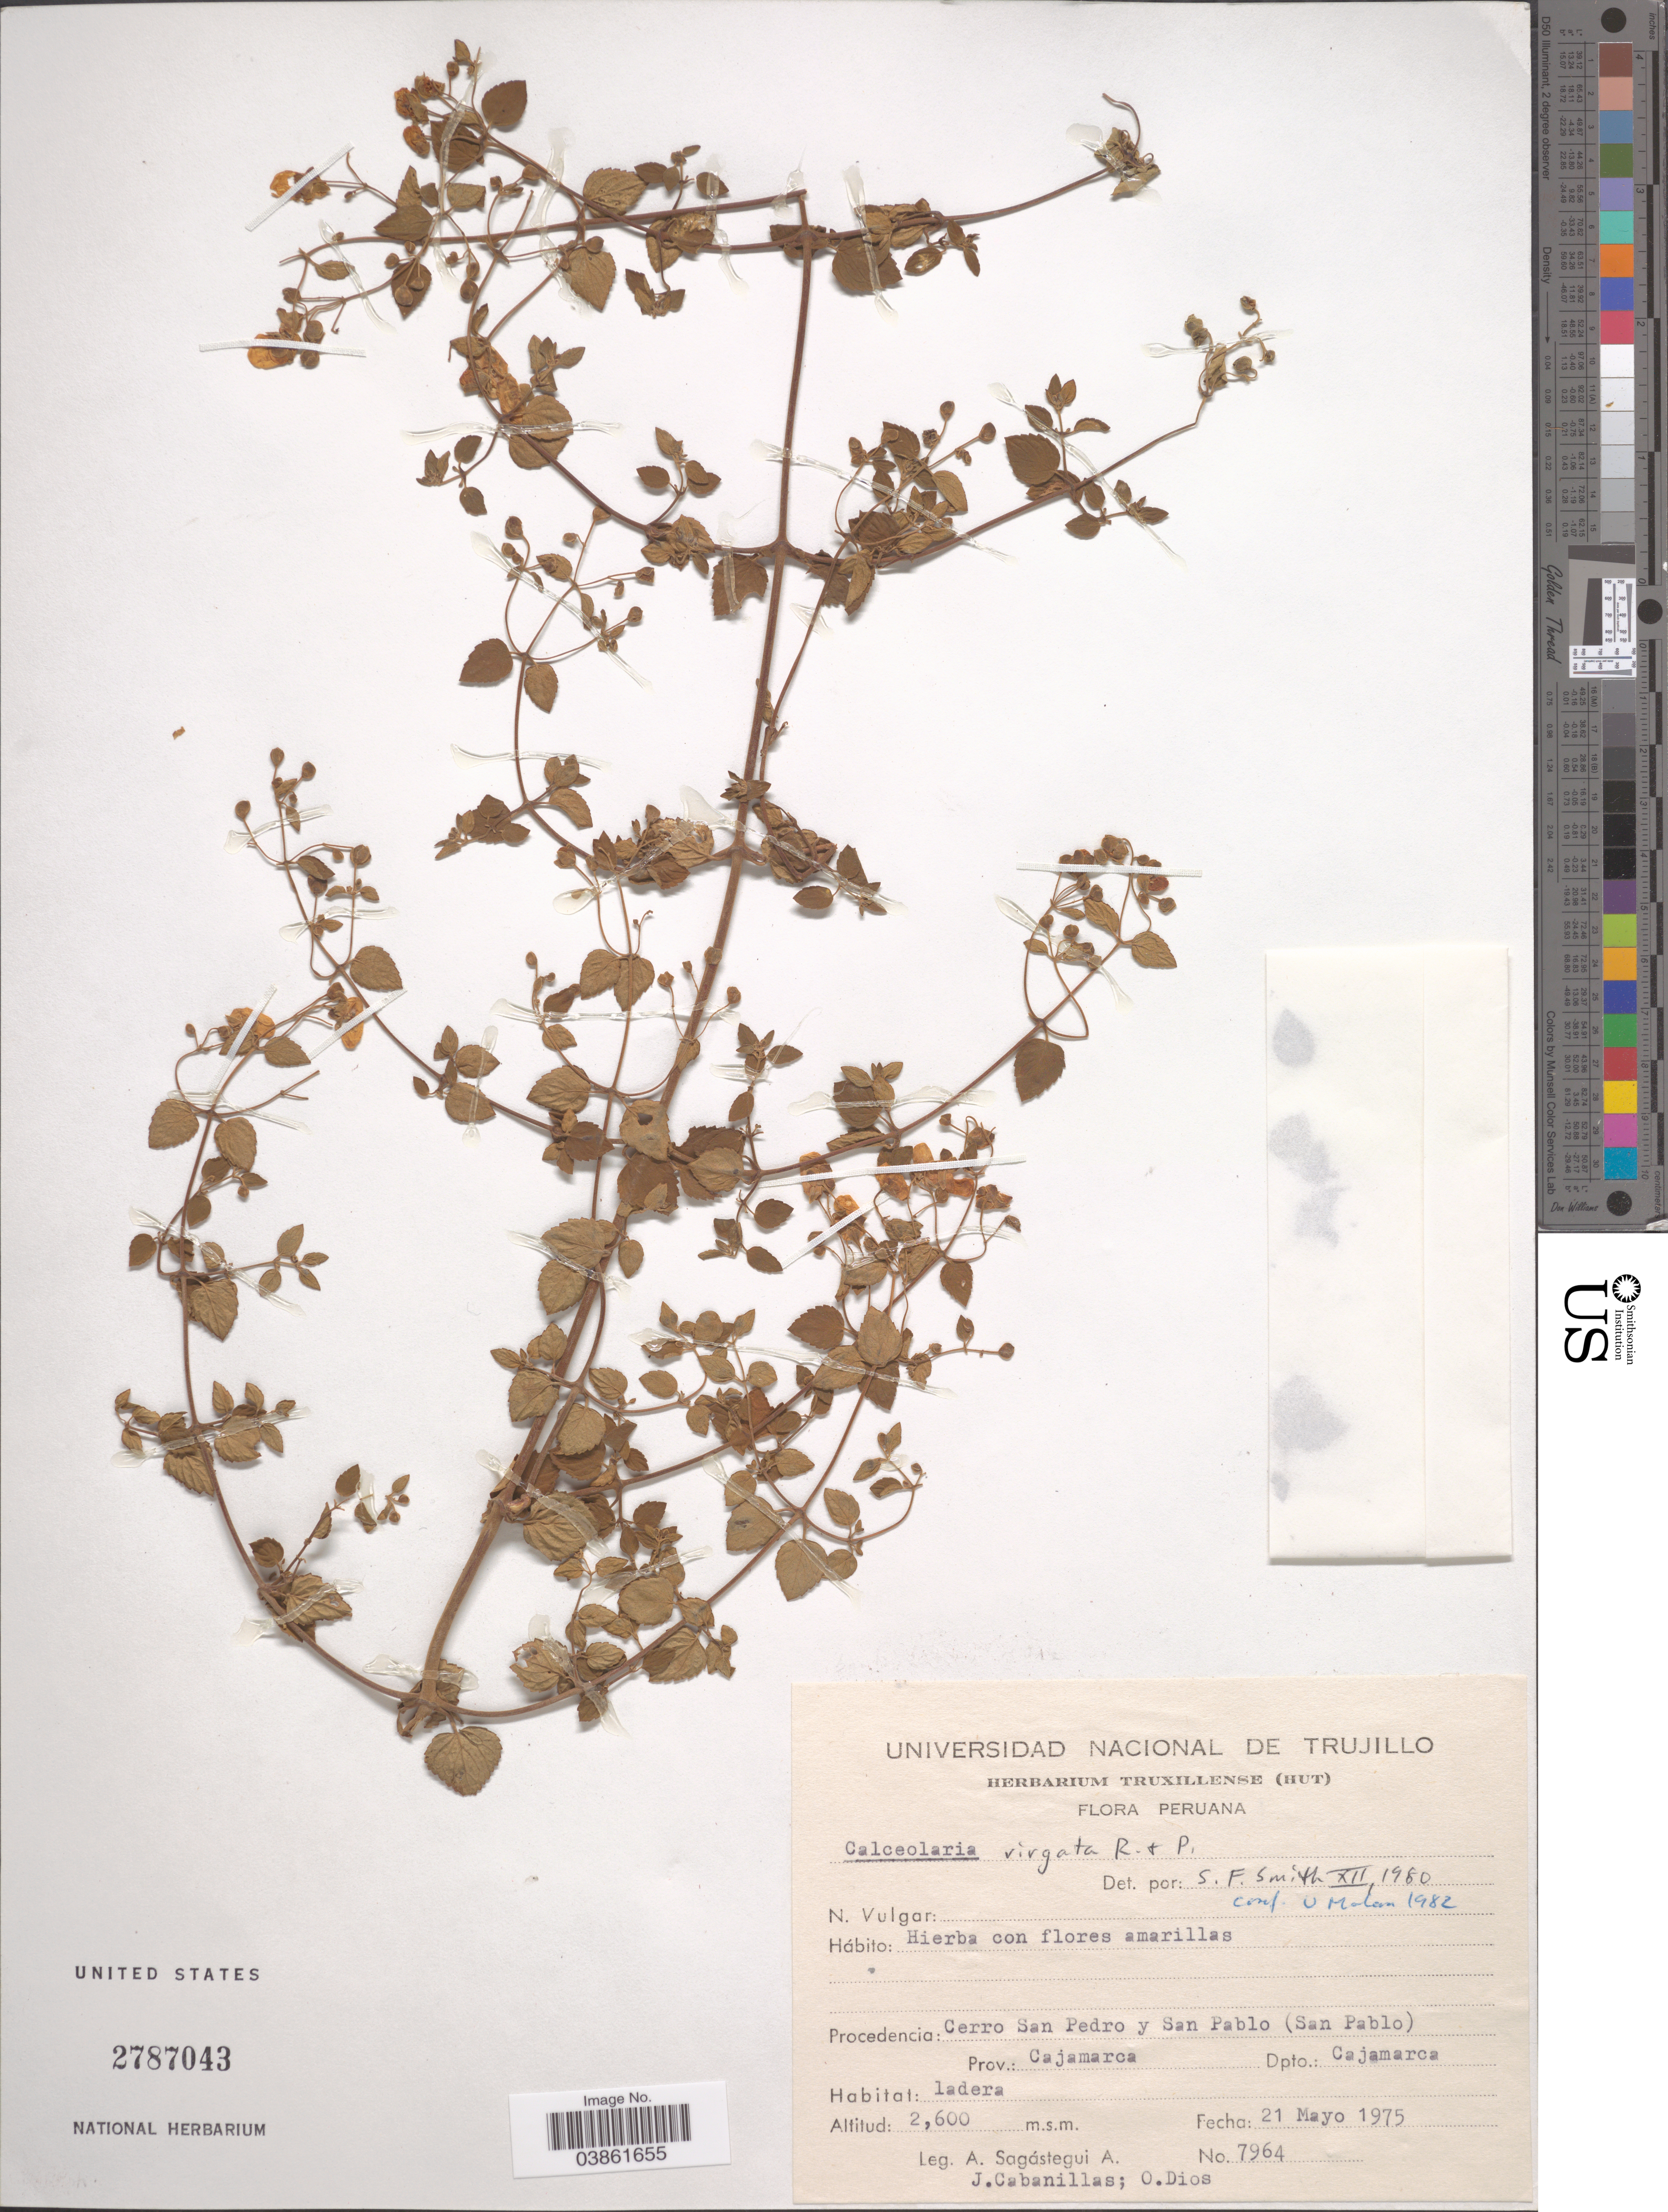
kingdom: Plantae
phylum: Tracheophyta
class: Magnoliopsida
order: Lamiales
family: Calceolariaceae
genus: Calceolaria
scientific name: Calceolaria virgata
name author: Ruiz & Pav.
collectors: A. Sagástegui A., J. Cabanillas & O. Dios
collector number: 7964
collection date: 1975-05-21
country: Peru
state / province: Cajamarca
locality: Cerro San Pedro y San Pablo (San Pablo). Prov.: Cajamarca. Dpto.: Cajamarca.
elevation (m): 2600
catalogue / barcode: US 2787043